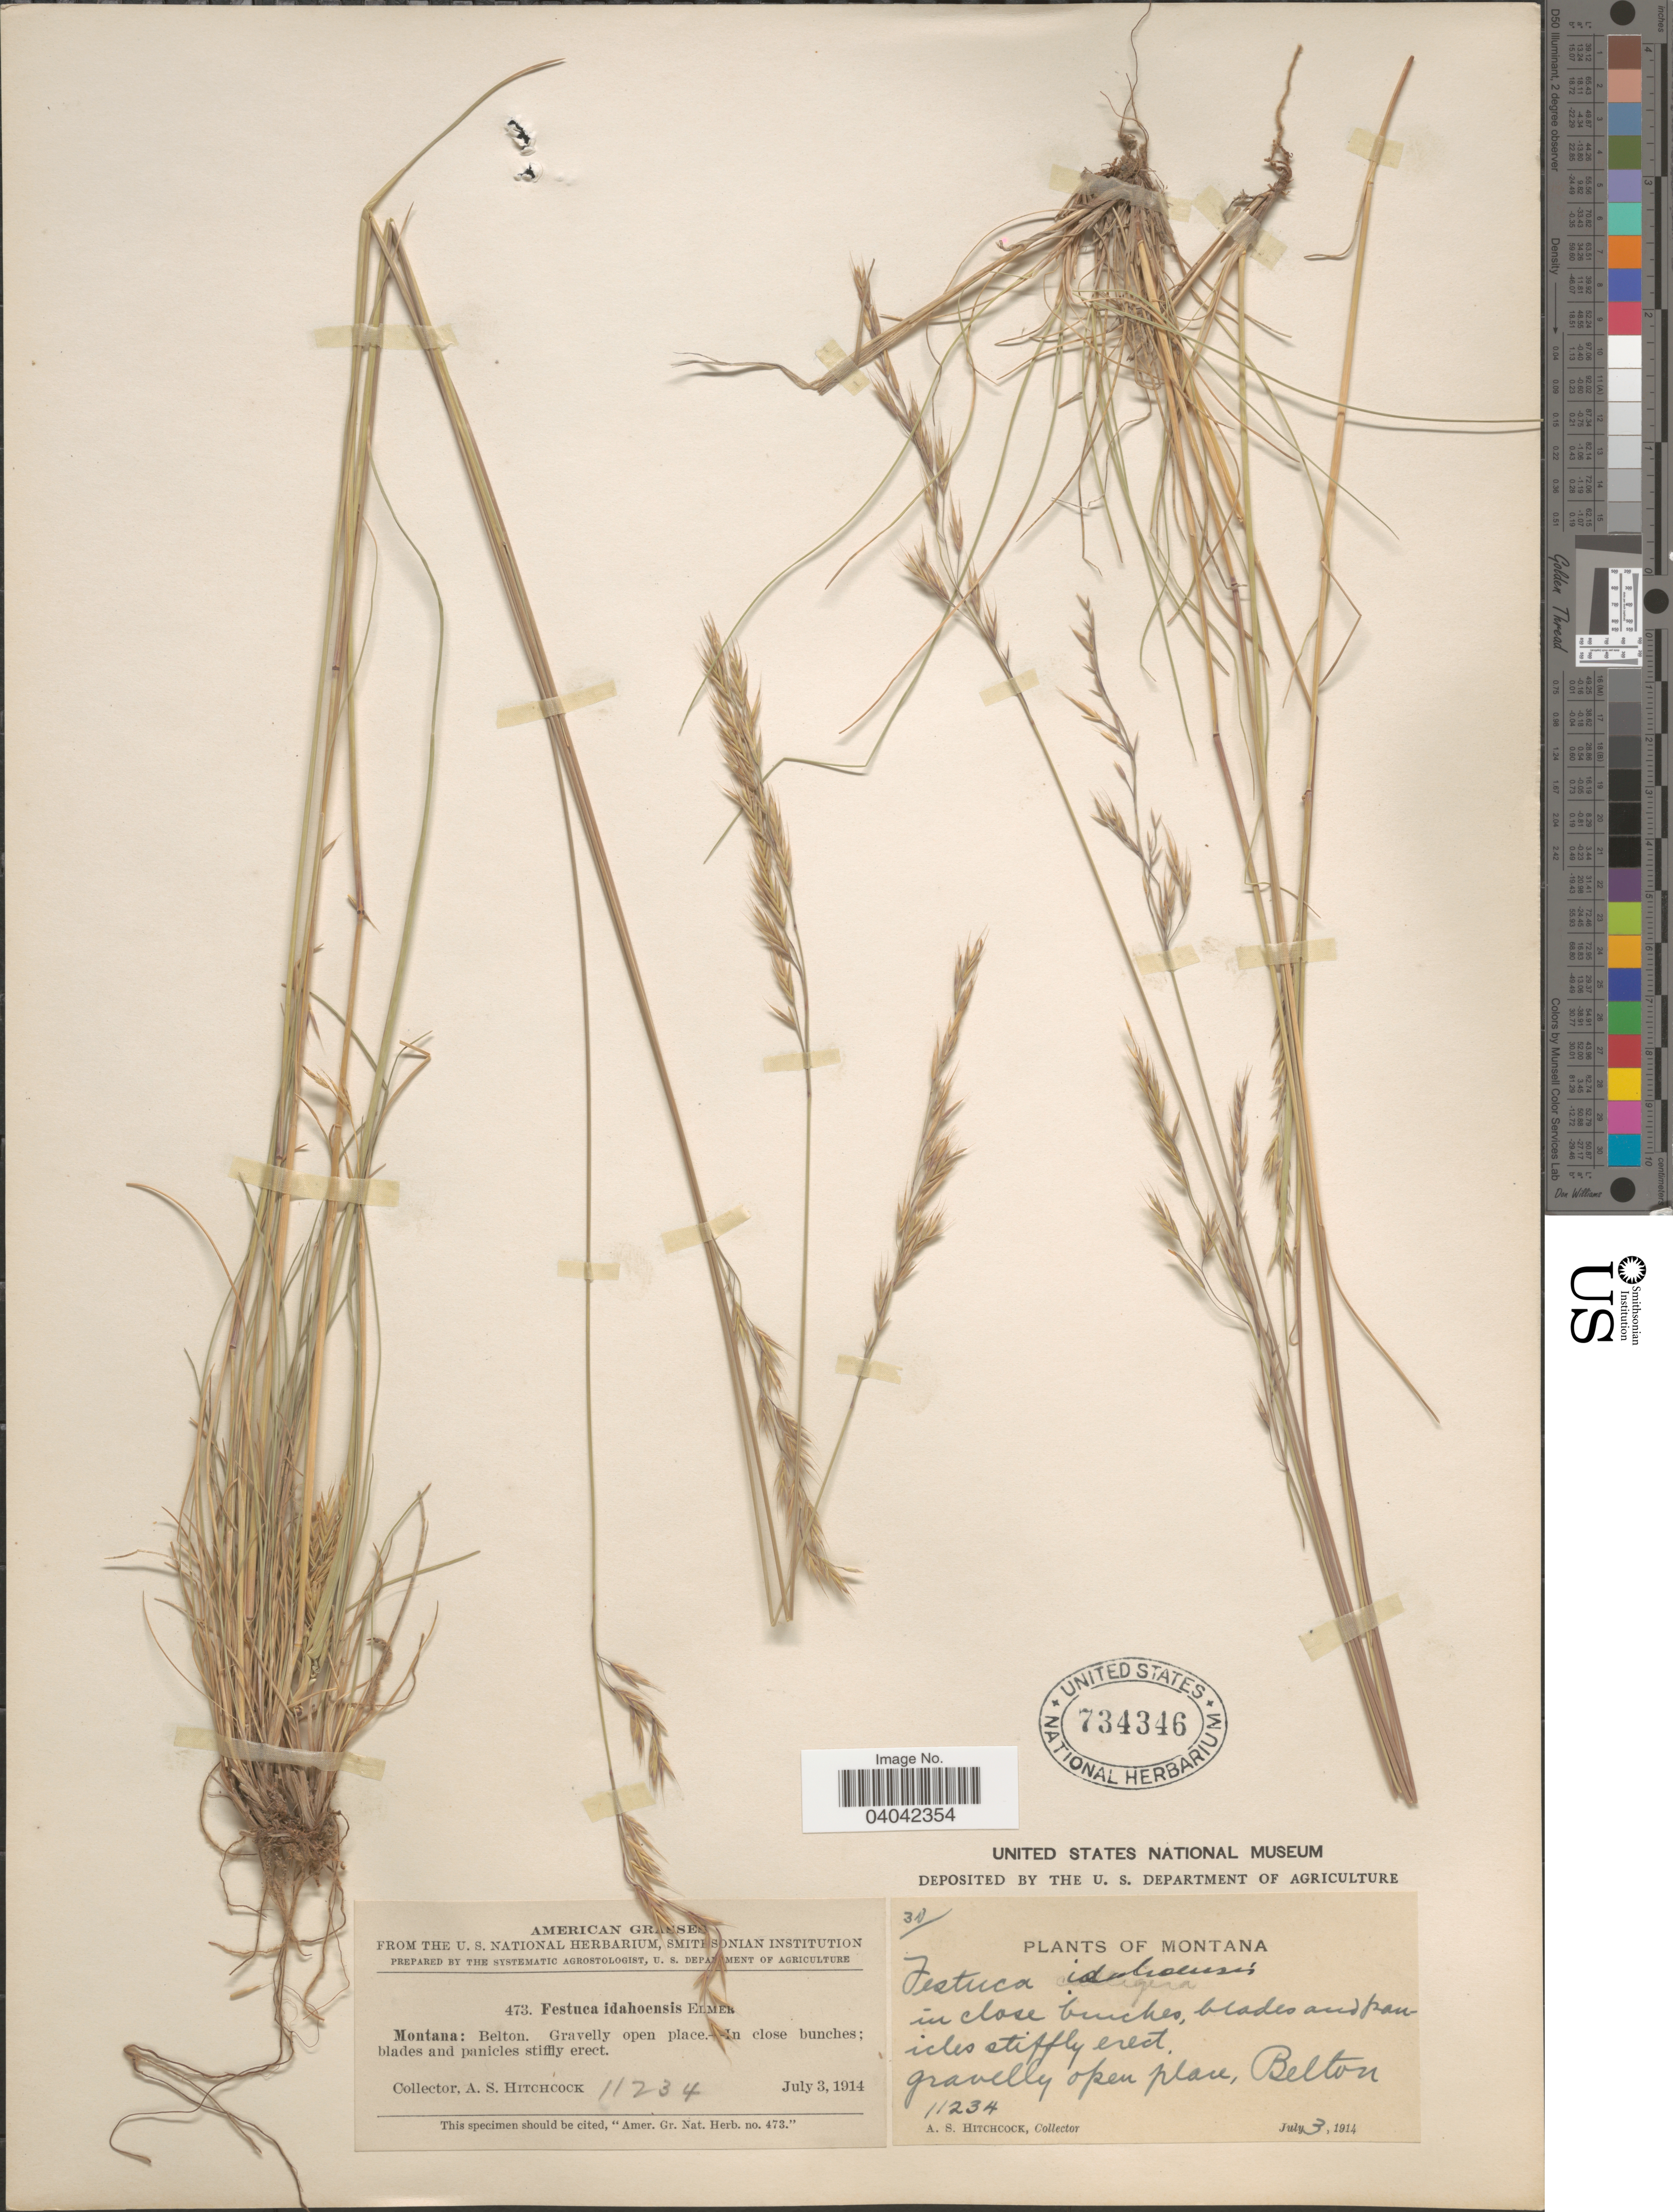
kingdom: Plantae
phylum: Tracheophyta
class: Liliopsida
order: Poales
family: Poaceae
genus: Festuca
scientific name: Festuca idahoensis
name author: Elmer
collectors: A. S. Hitchcock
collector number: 11234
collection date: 1914-07-03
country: United States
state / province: Montana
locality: Belton.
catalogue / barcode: US 734346